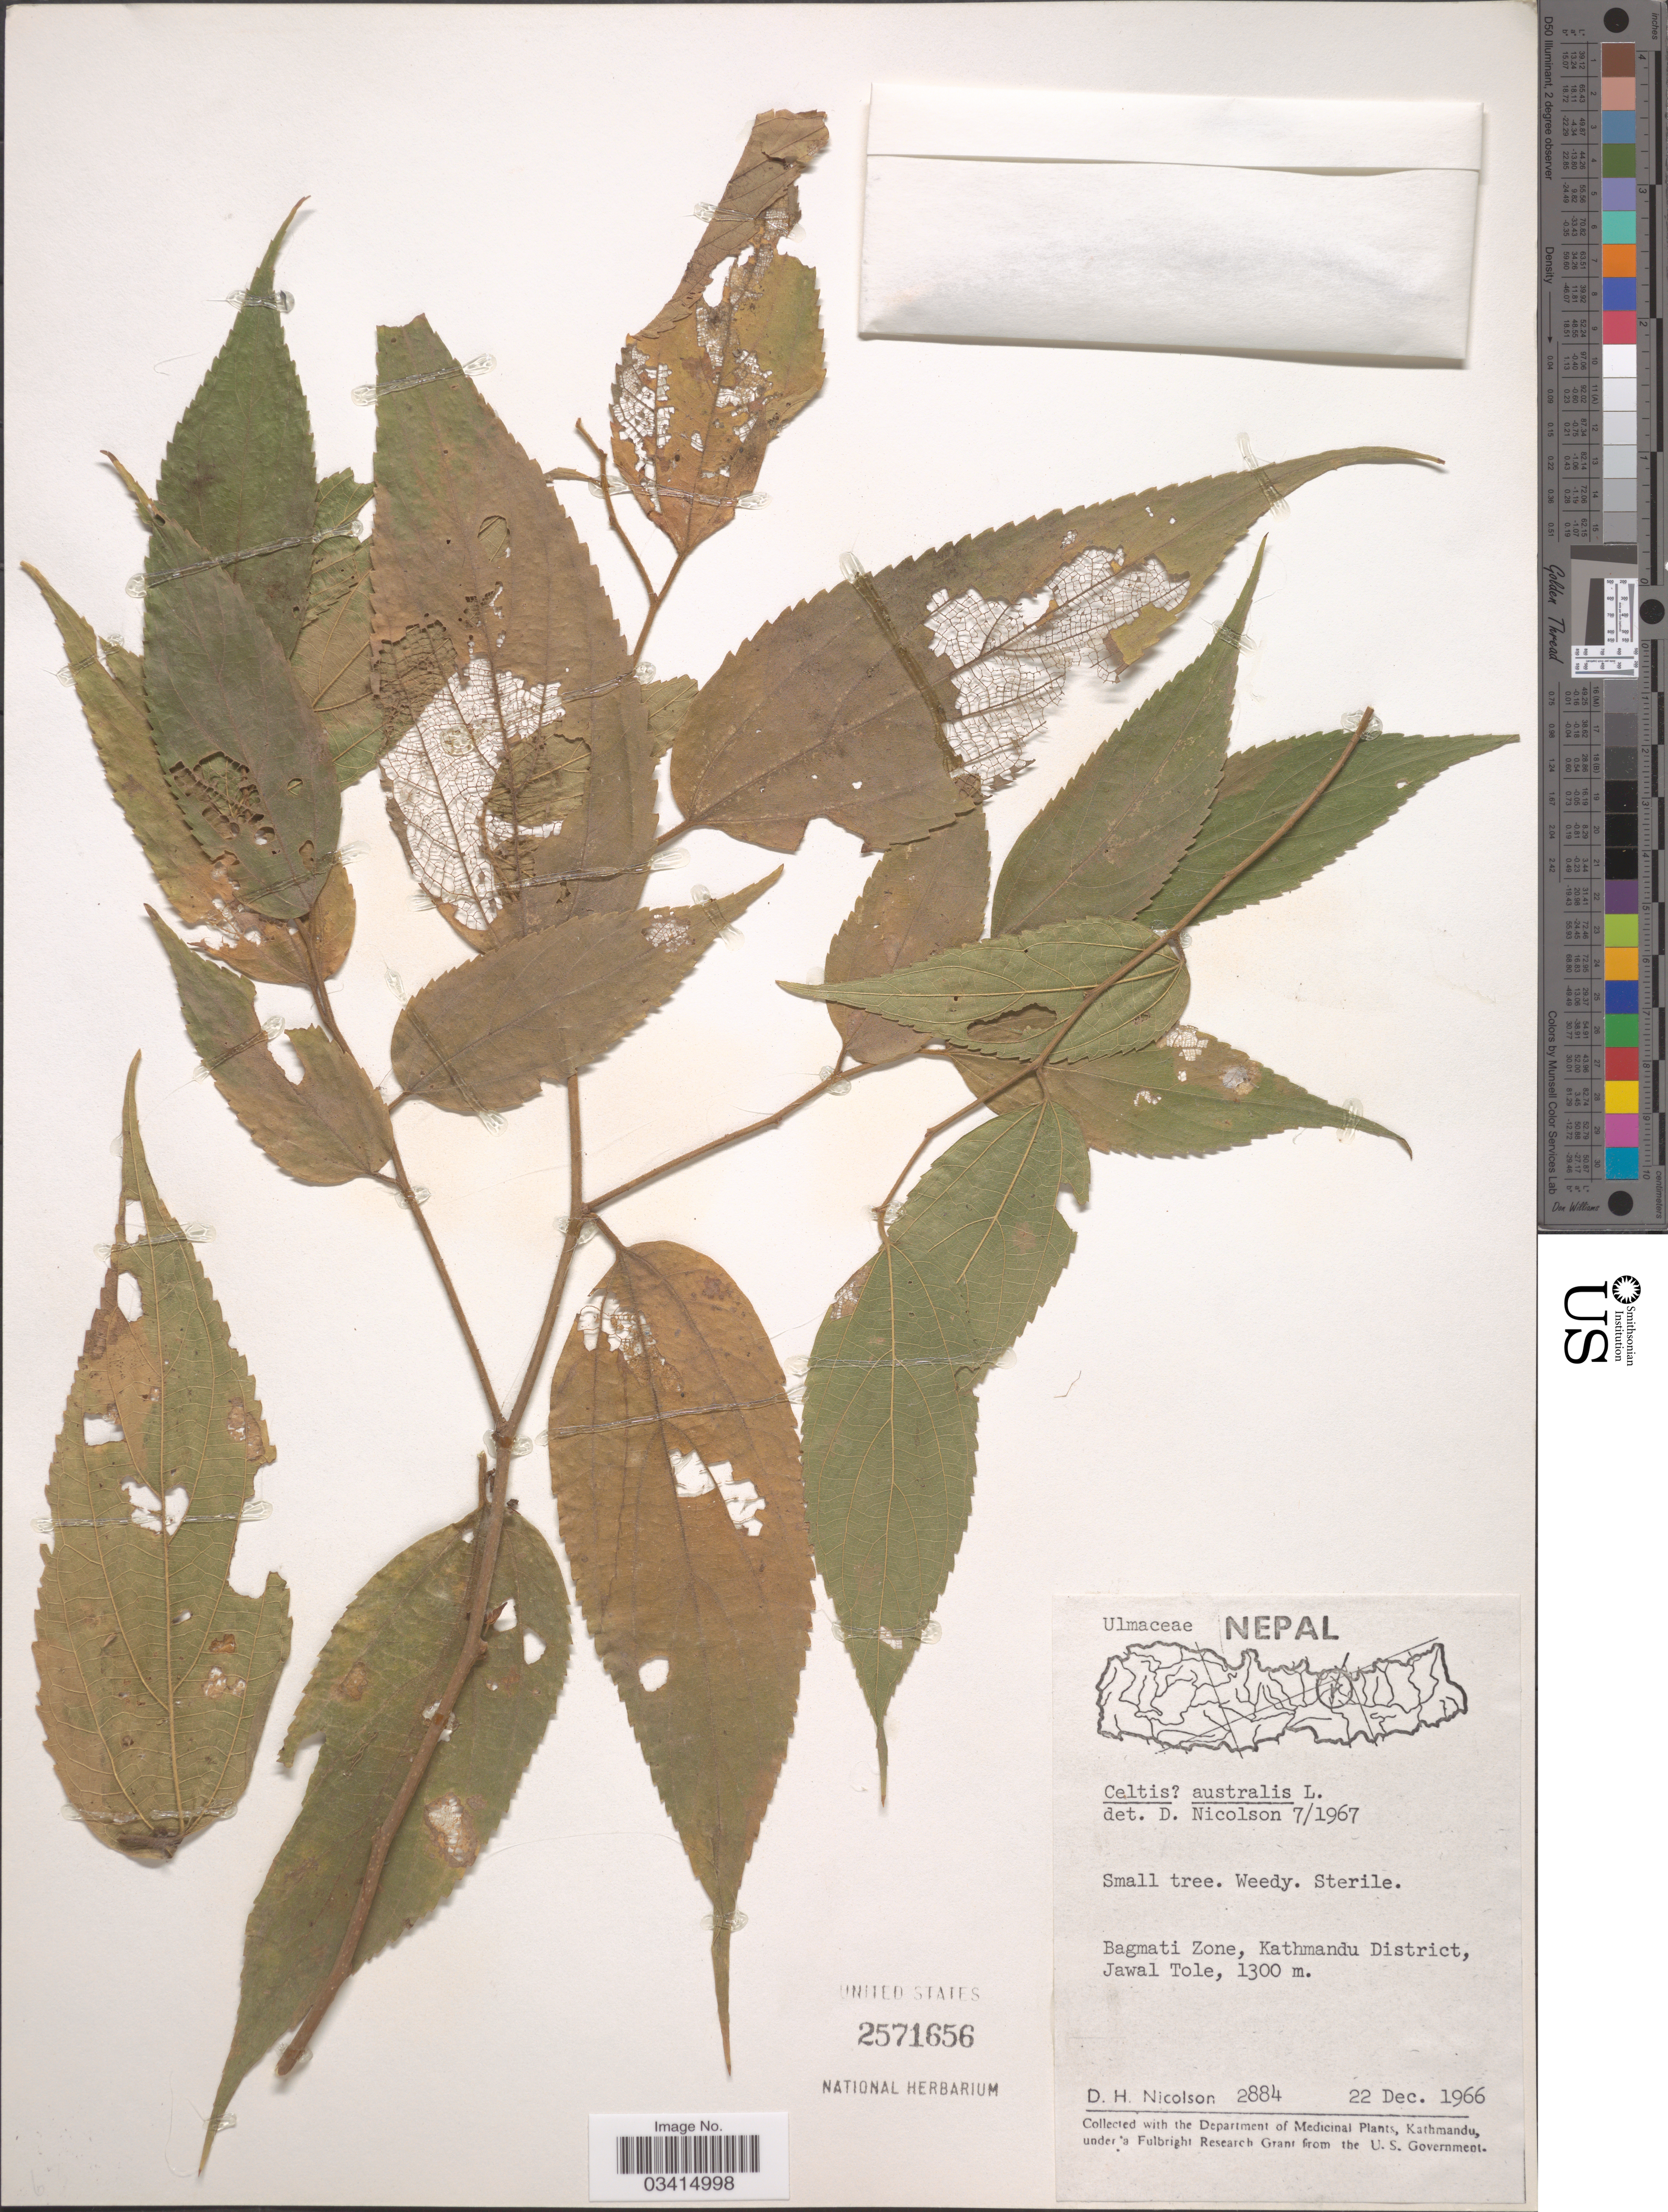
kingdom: Plantae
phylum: Tracheophyta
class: Magnoliopsida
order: Rosales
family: Cannabaceae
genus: Celtis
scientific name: Celtis australis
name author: L.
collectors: D. H. Nicolson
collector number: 2884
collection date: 1966-12-22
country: Nepal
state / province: Bagmati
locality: Bagmati Zone, Kathmandu District, Jawal Tole.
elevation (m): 1300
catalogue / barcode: US 2571656